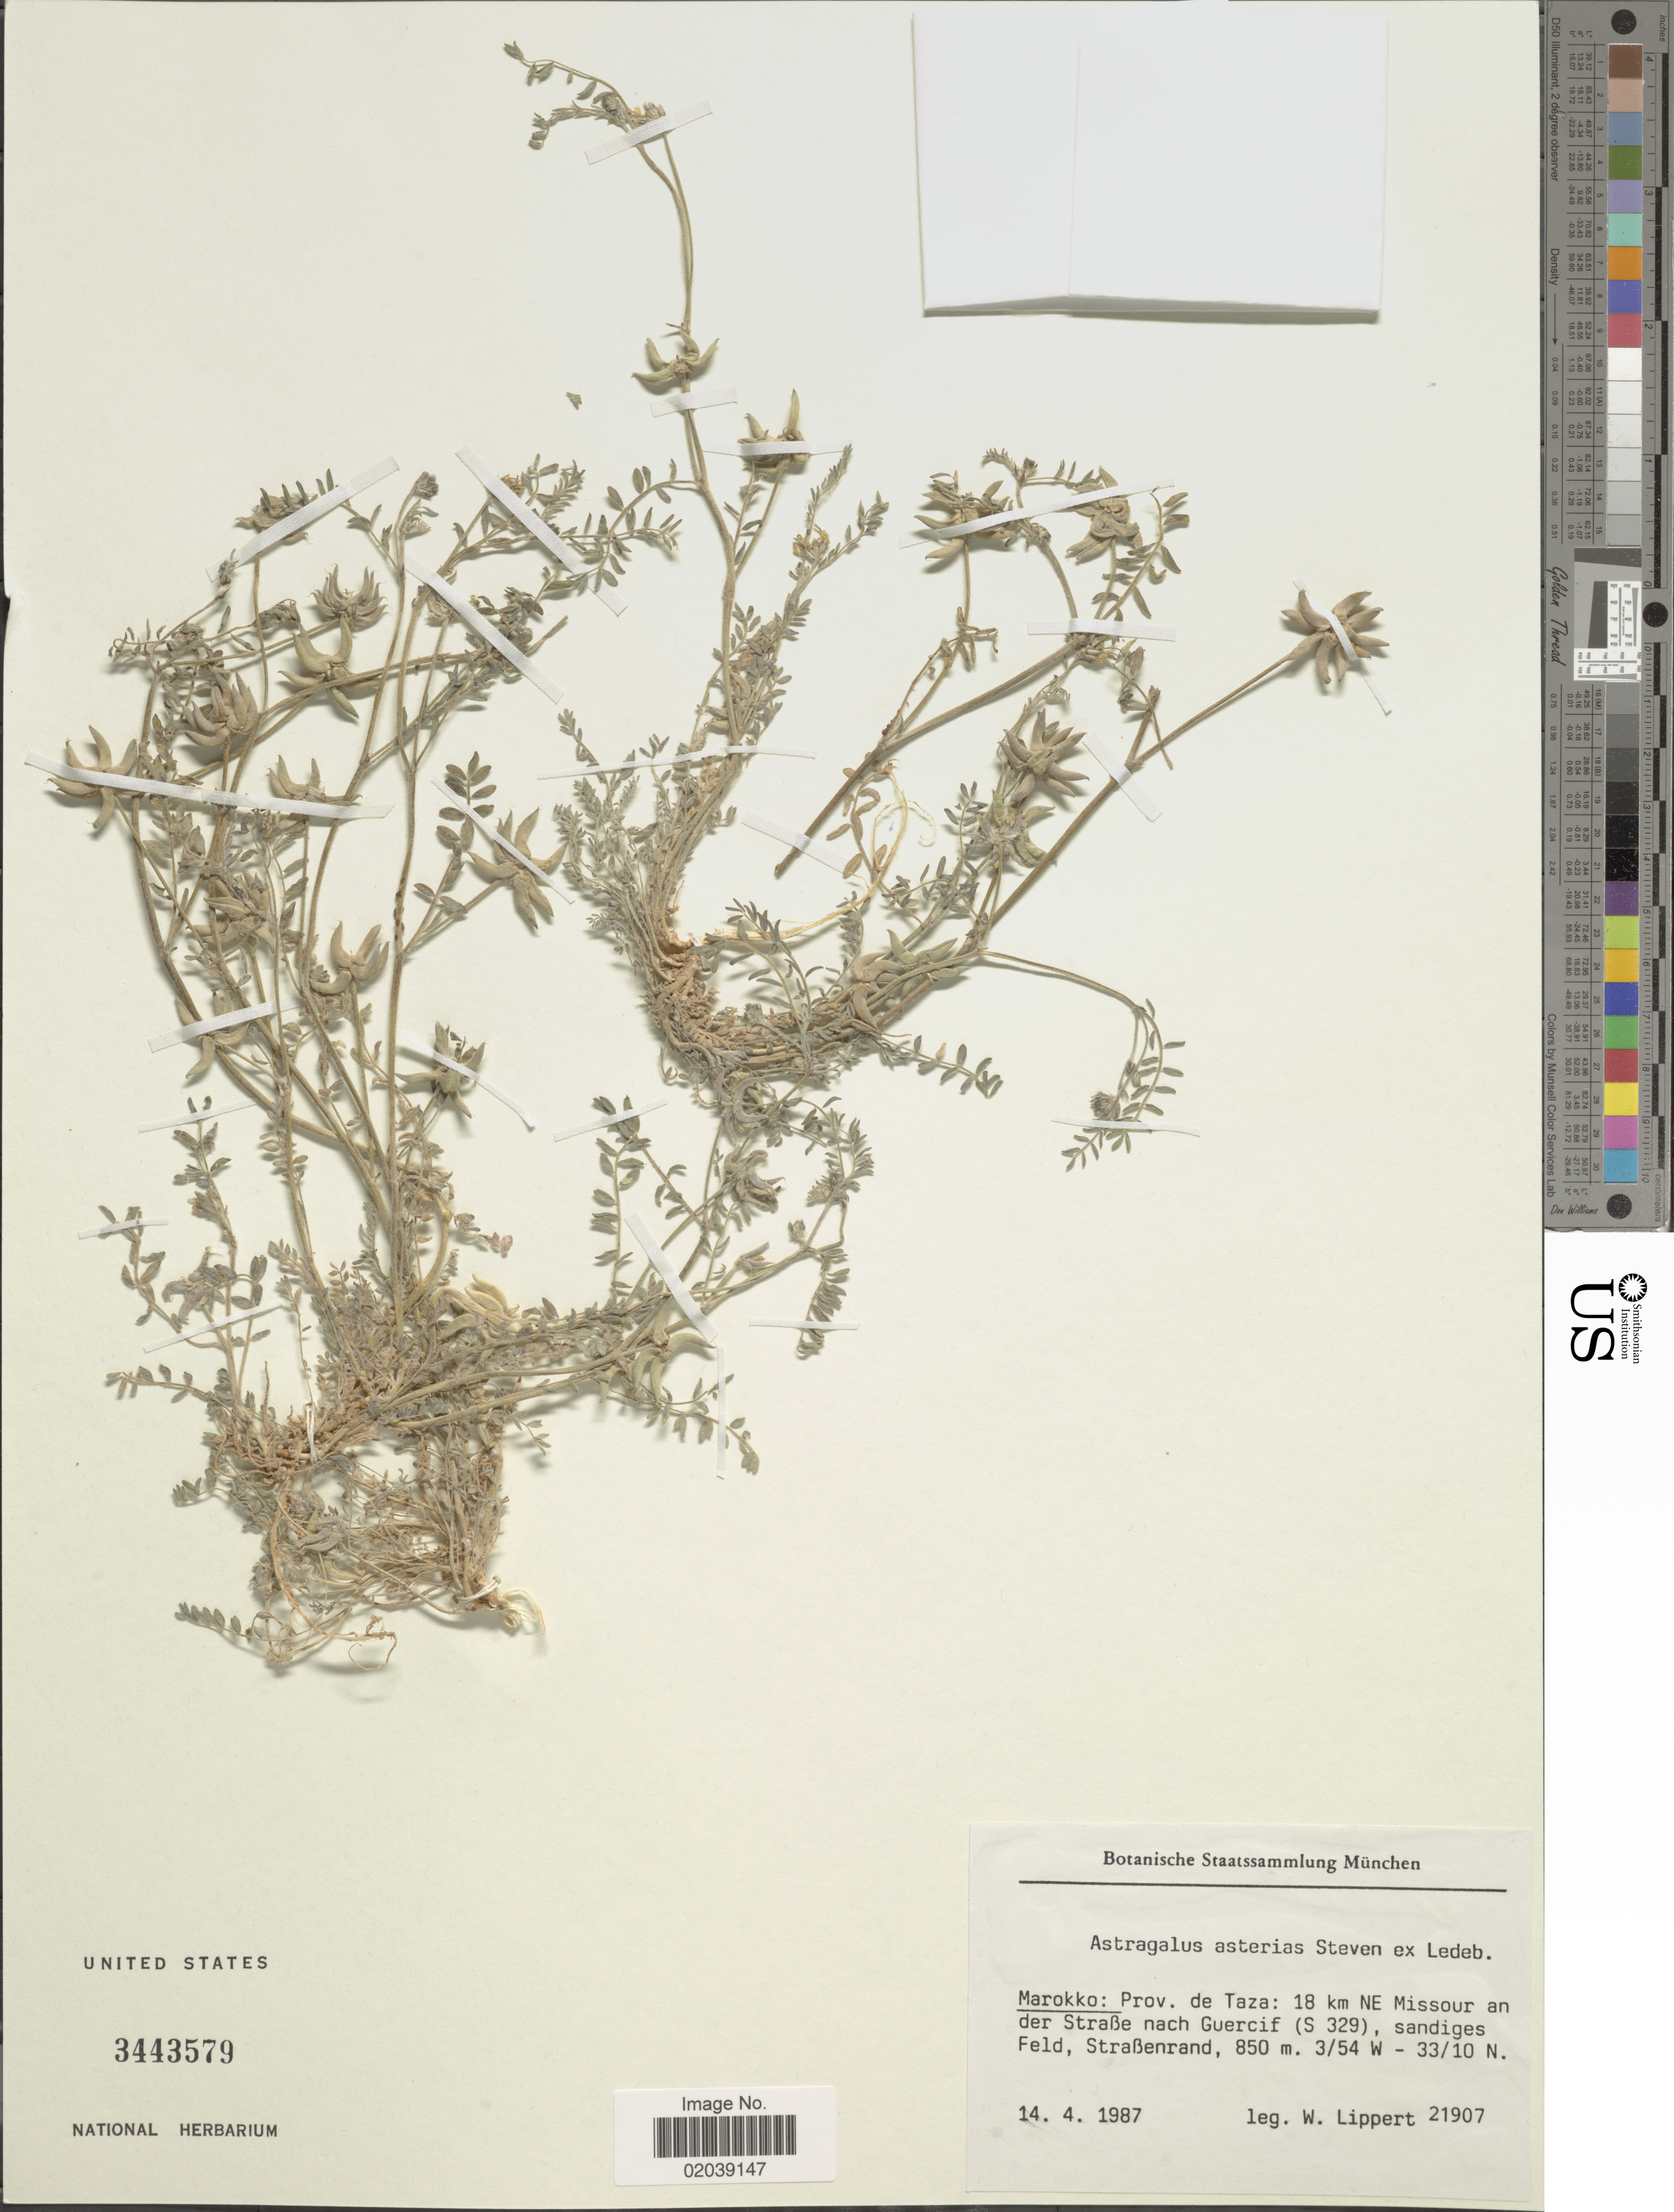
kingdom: Plantae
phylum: Tracheophyta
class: Magnoliopsida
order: Fabales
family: Fabaceae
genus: Astragalus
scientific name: Astragalus asterias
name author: Steven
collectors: W. Lippert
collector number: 21907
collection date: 1987-04-14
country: Morocco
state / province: Taza-Al Hoceima-Taounate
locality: Prov. Taza: 18 km NE Missour an der Straß nach Guercif (S 329), sandiges Feld, Straßenrand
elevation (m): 850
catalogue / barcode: US 3443579